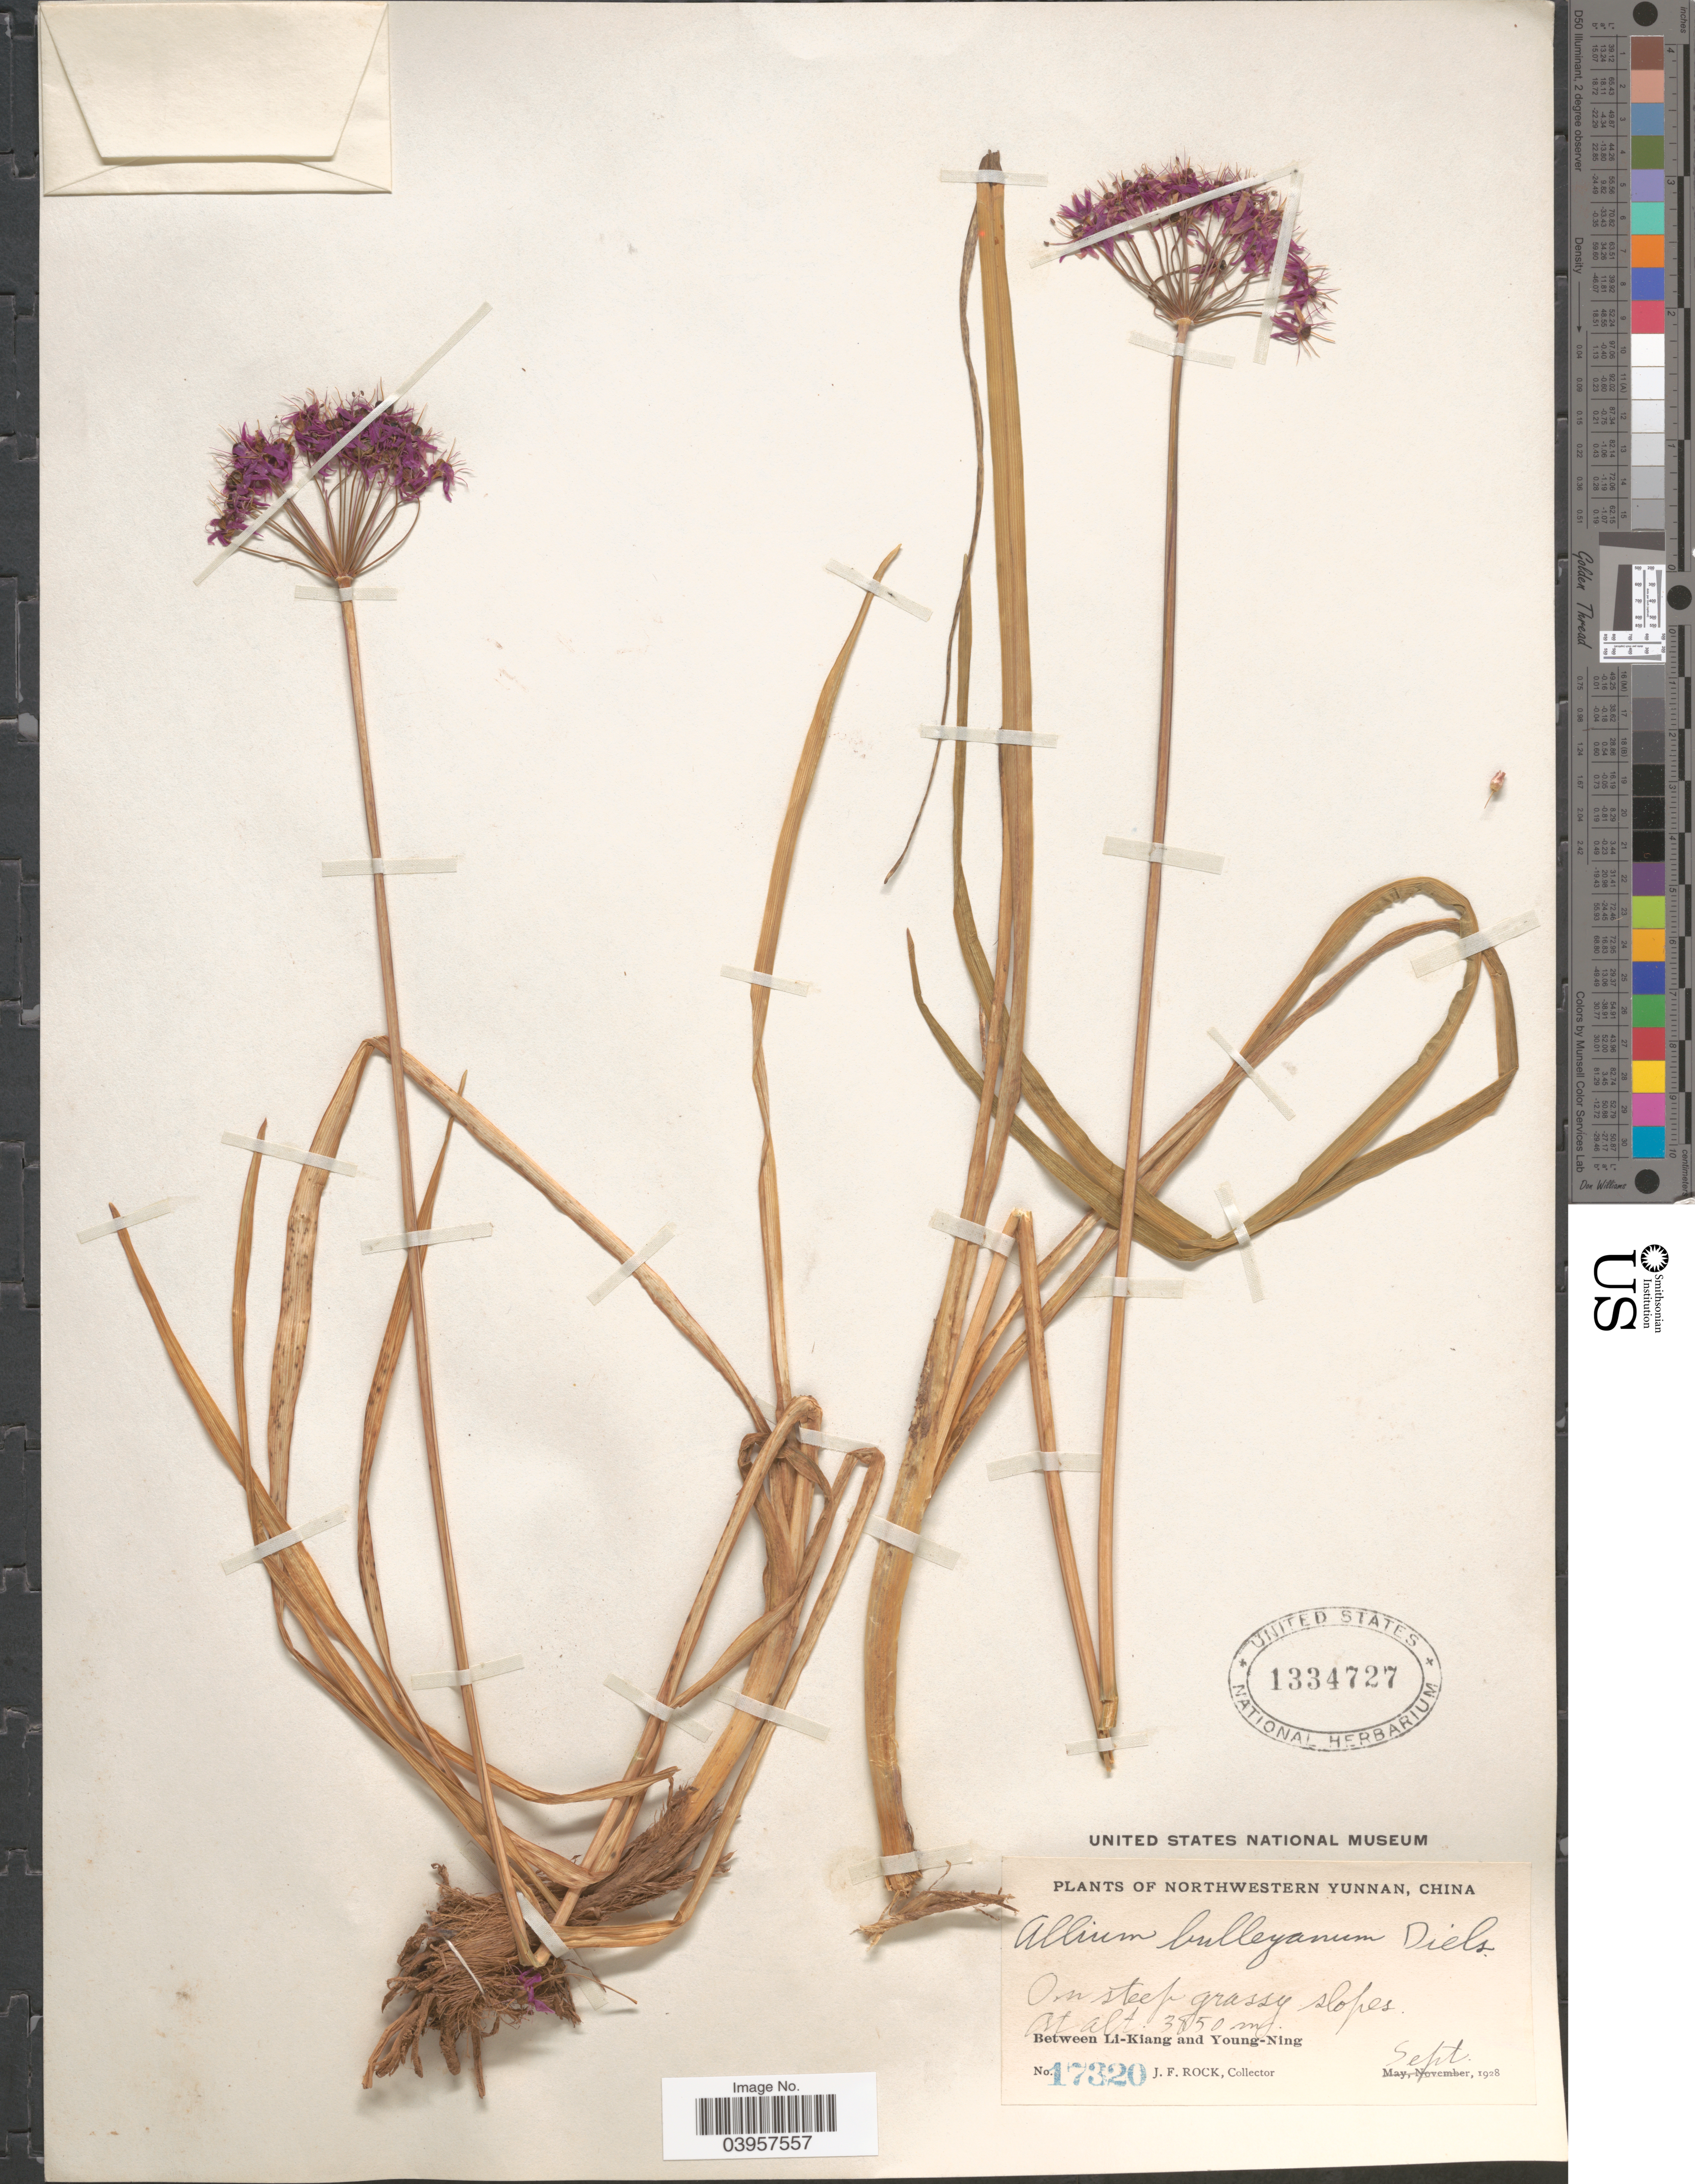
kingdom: Plantae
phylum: Tracheophyta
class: Liliopsida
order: Asparagales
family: Amaryllidaceae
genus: Allium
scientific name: Allium bulleyanum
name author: Diels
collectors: J. Rock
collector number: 17320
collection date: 1928-09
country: China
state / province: Yunnan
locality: Northwestern Yunnan. Between Li-Kiang and Young-ning.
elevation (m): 3850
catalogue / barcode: US 1334727